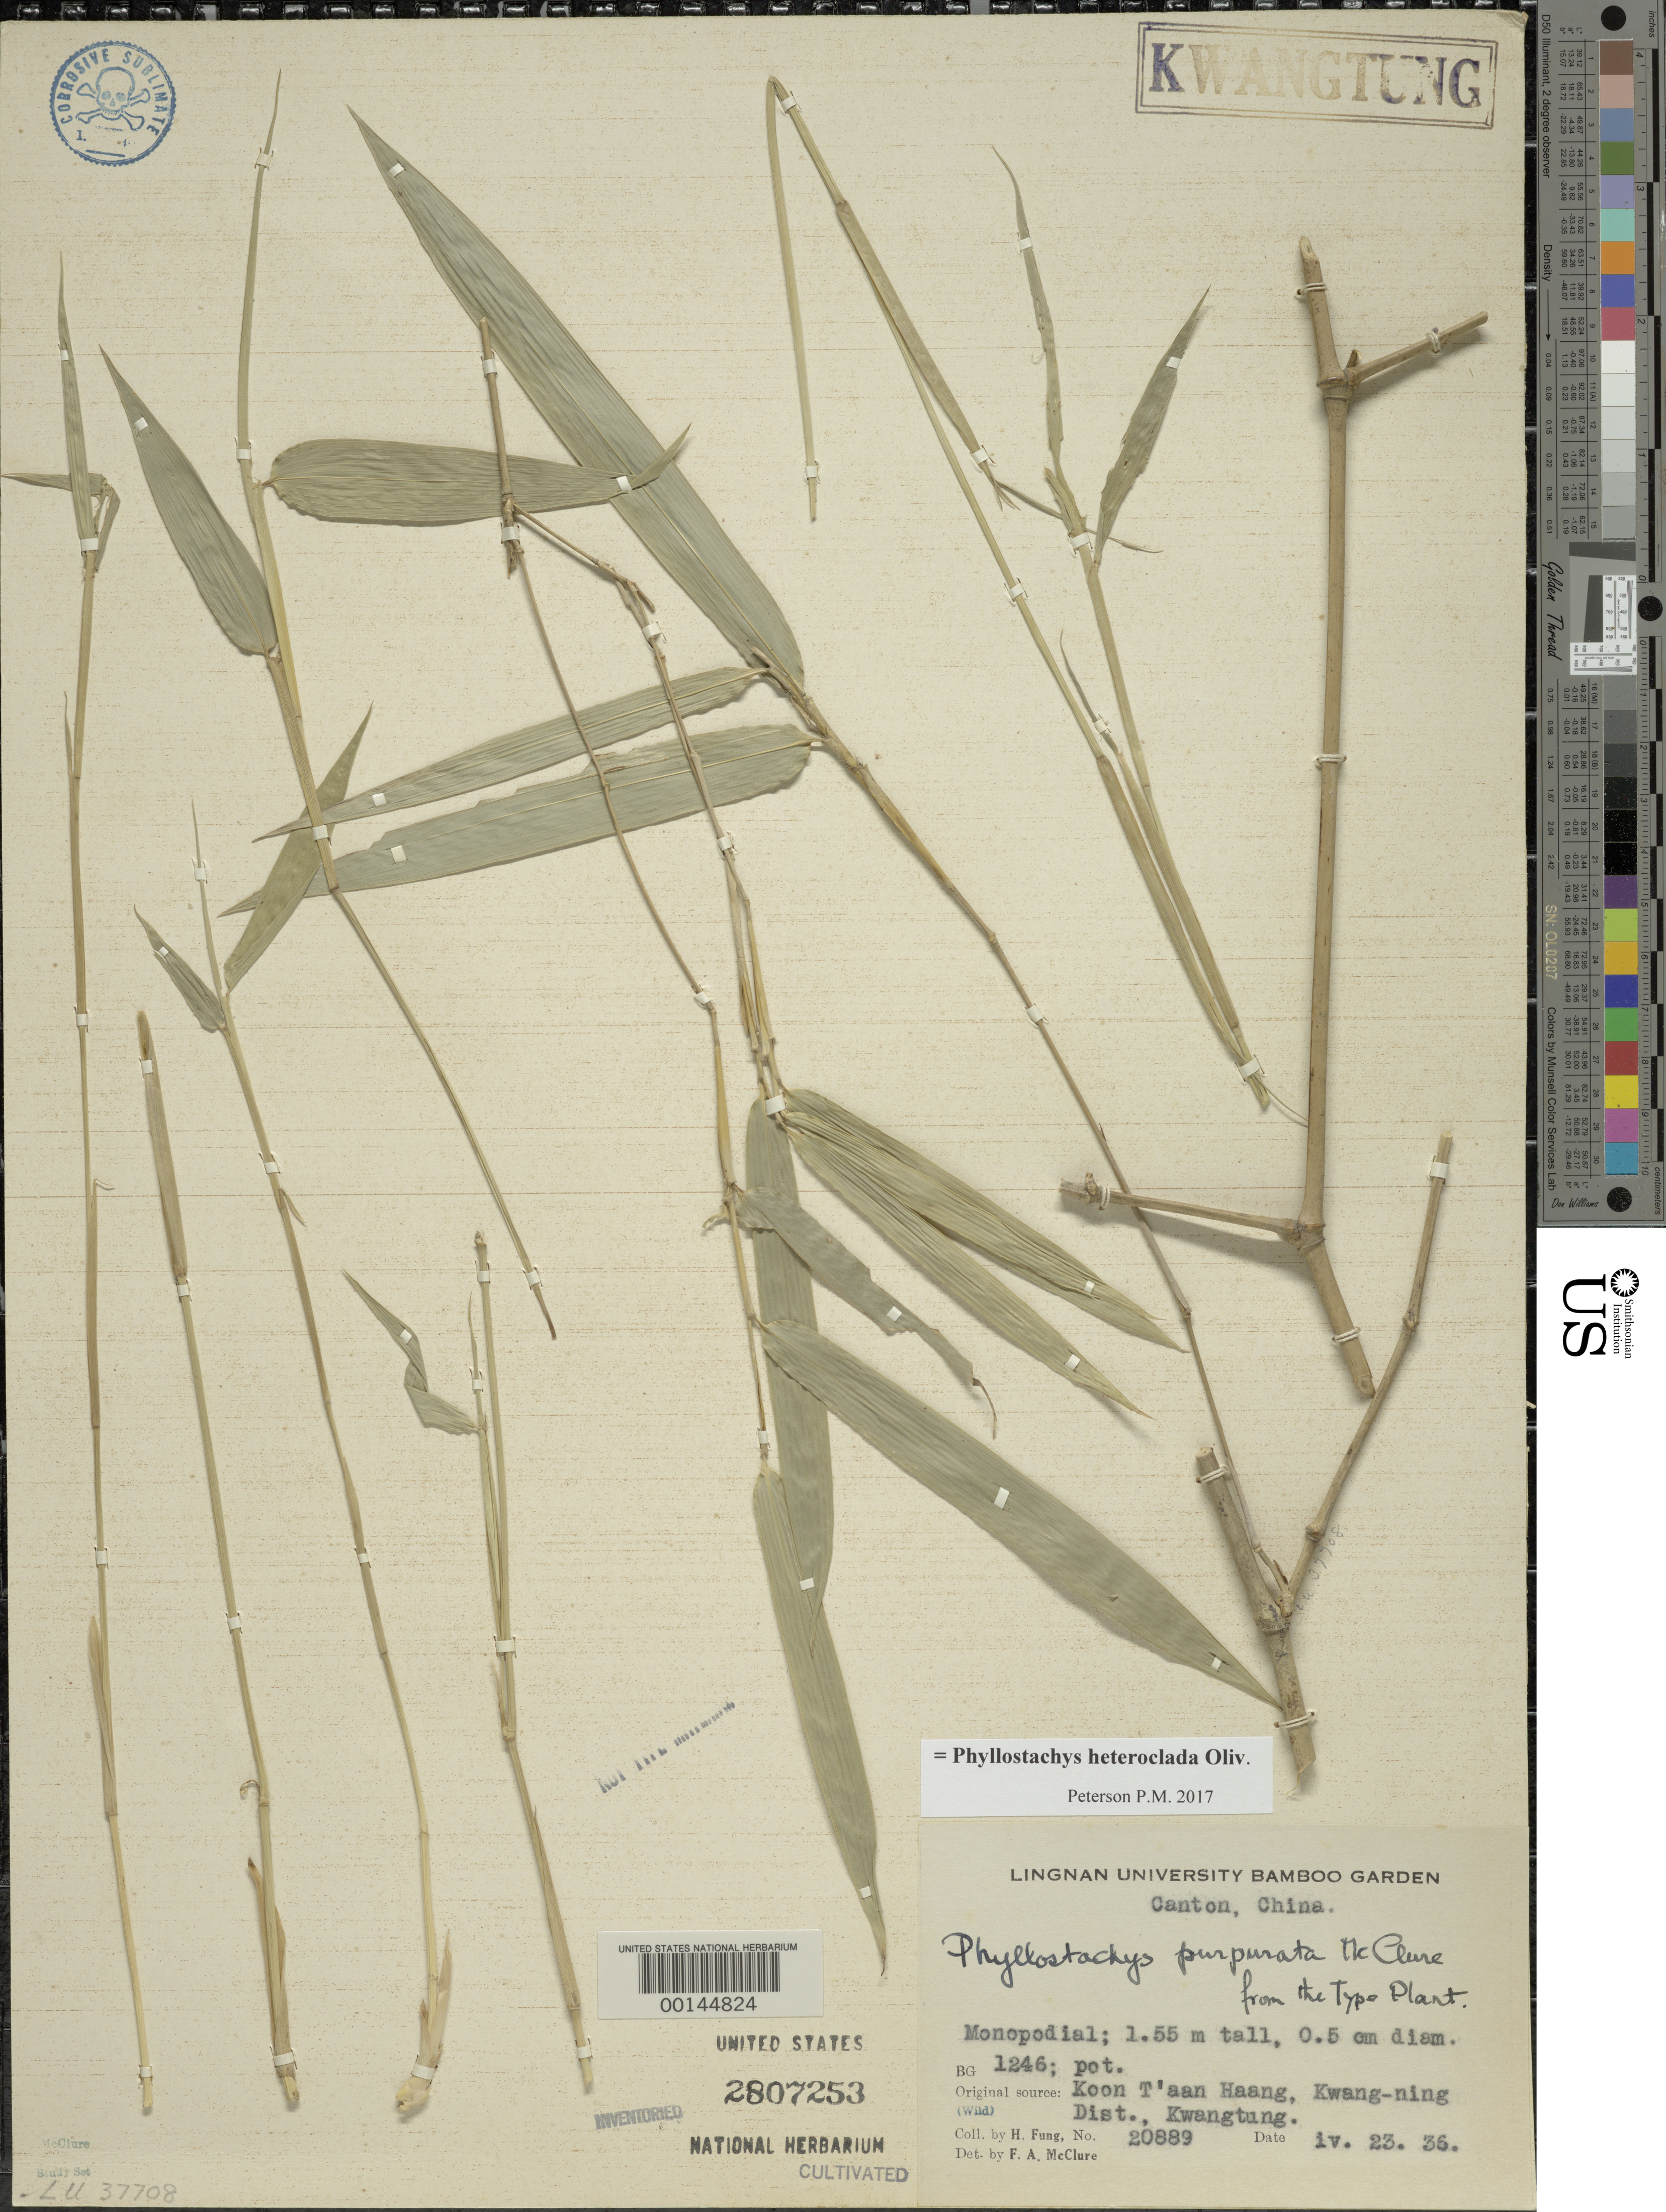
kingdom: Plantae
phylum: Tracheophyta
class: Liliopsida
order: Poales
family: Poaceae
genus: Phyllostachys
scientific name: Phyllostachys heteroclada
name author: Oliv.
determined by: Poaceae Reorganization Project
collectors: H. L. Fung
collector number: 20889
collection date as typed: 23 Apr 1936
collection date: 1936-04-23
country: China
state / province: Guangdong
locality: Kwang-ning, koon t'aan haang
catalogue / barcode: US 2807253